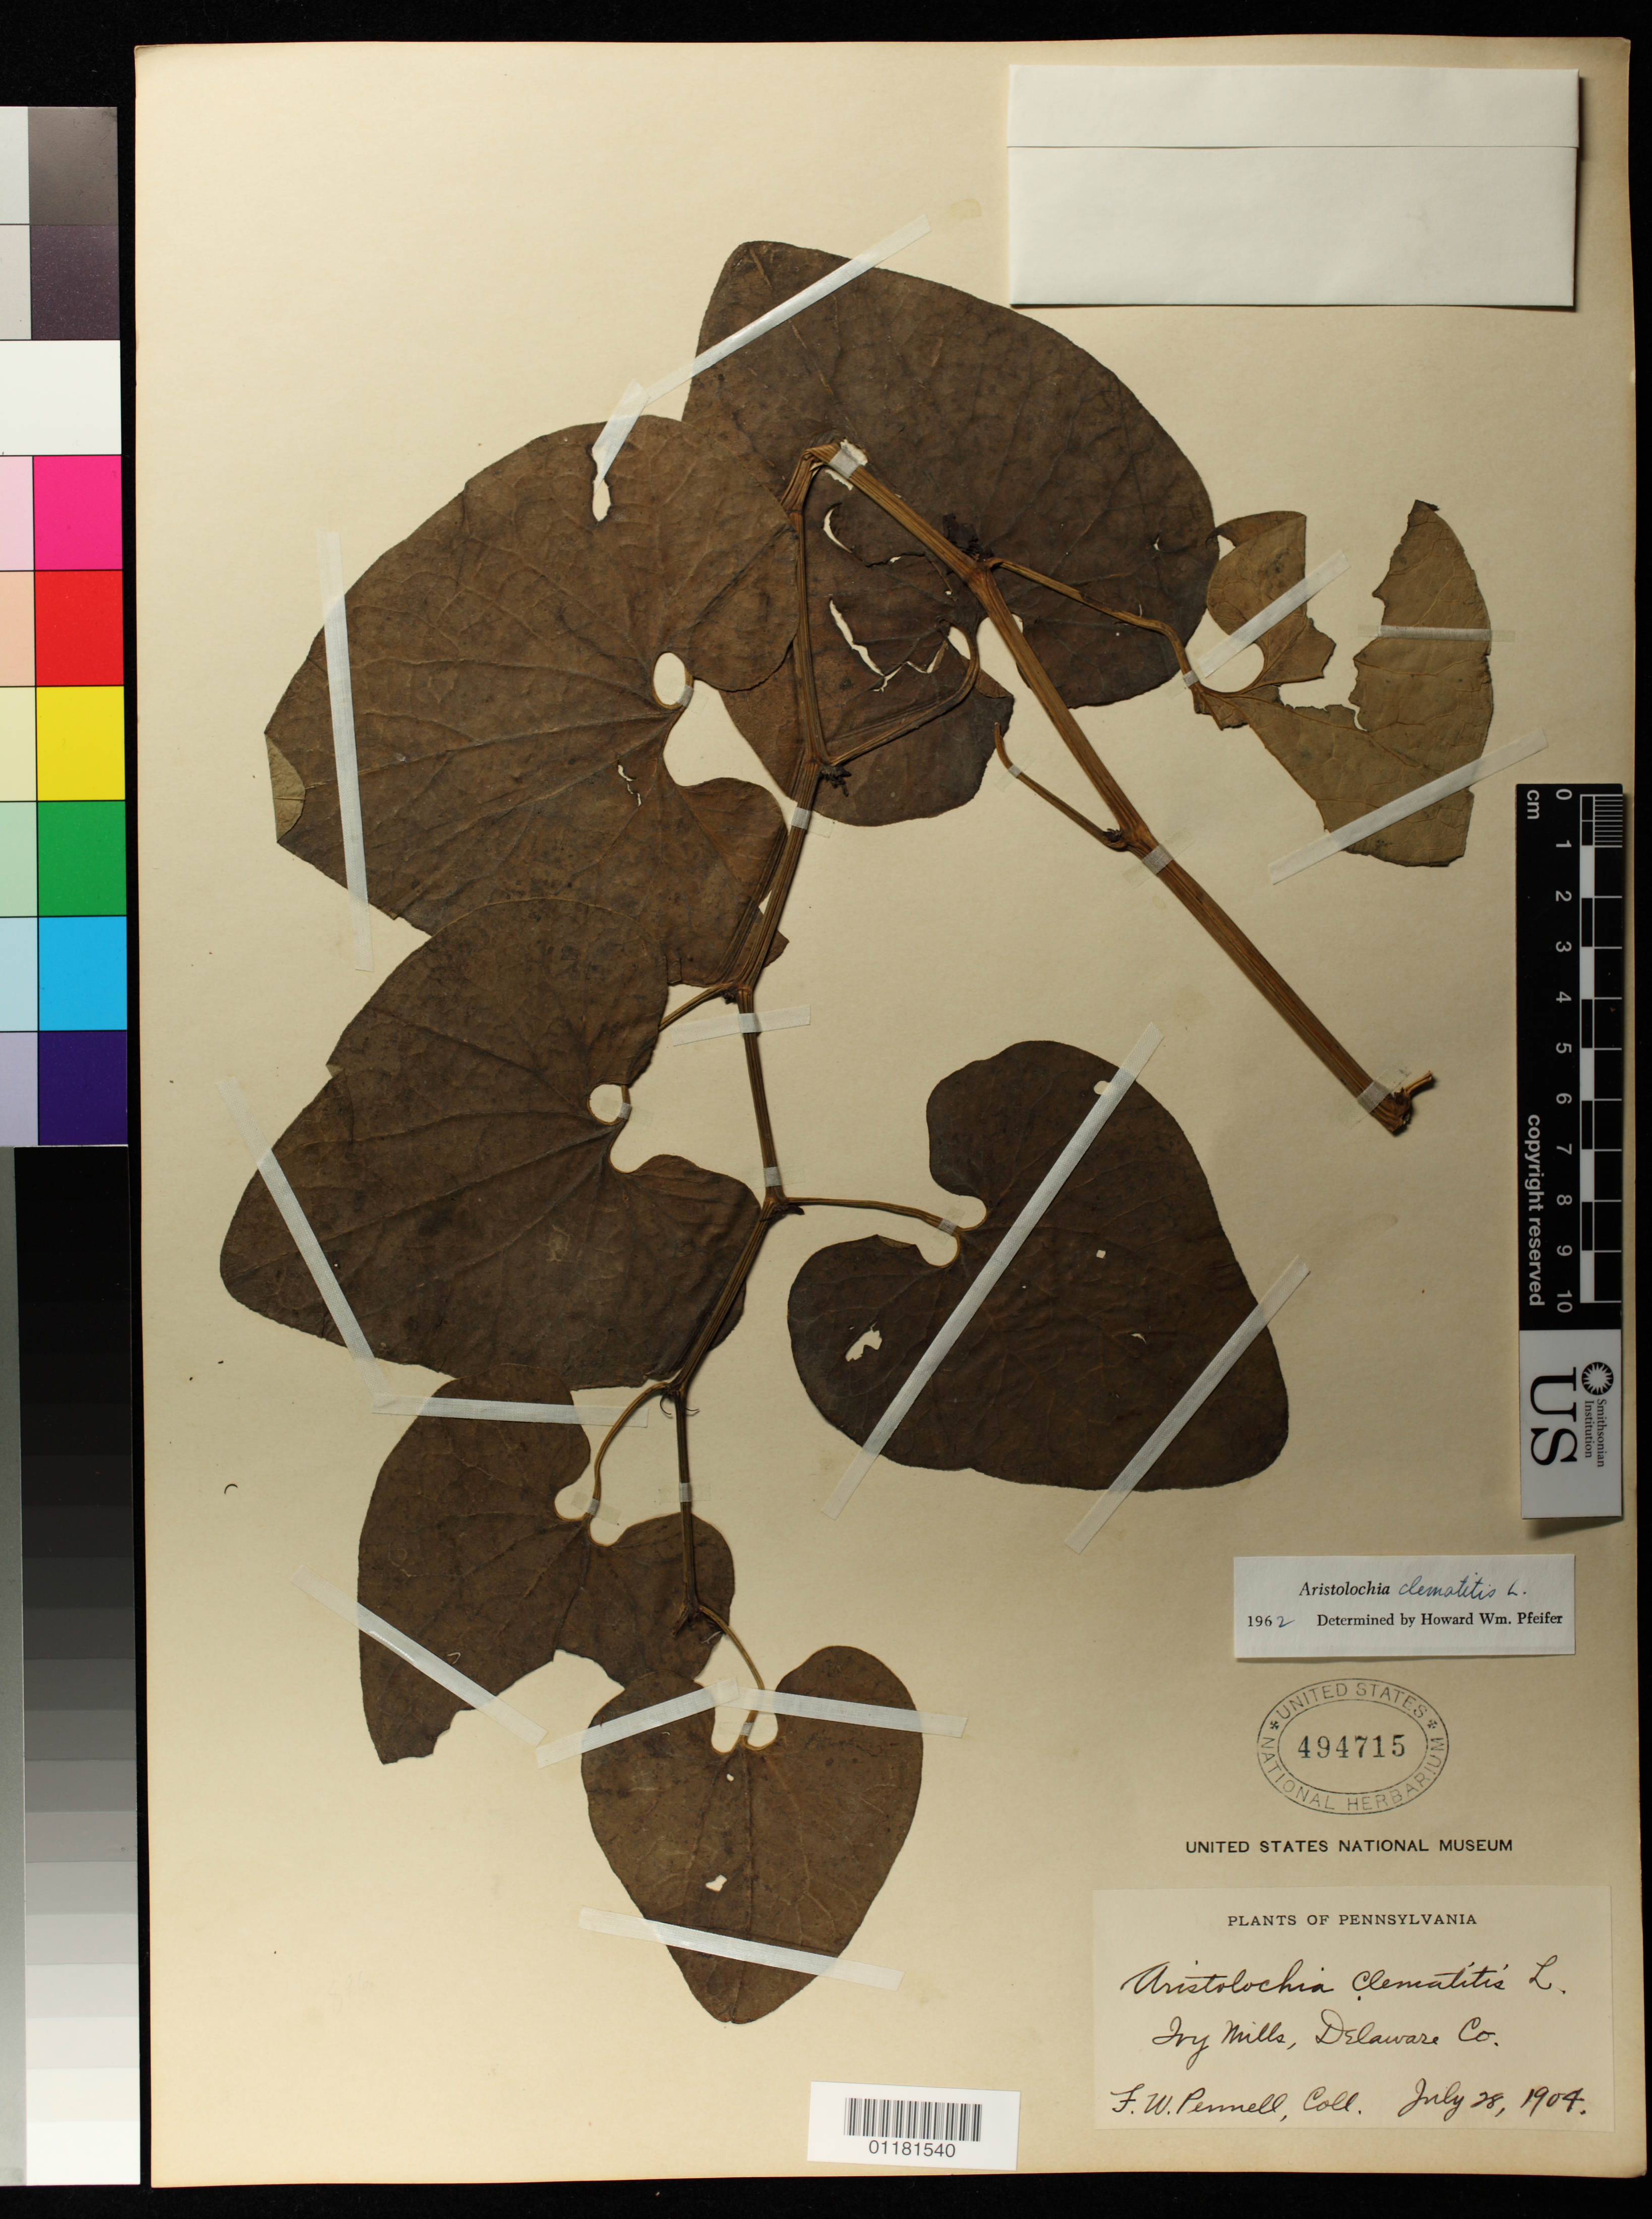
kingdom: Plantae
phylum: Tracheophyta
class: Magnoliopsida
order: Piperales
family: Aristolochiaceae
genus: Aristolochia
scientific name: Aristolochia clematitis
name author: L.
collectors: F. W. Pennell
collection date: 1904-07-28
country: United States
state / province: Pennsylvania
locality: Ivy Mills, Delaware Co.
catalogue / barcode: US 494715